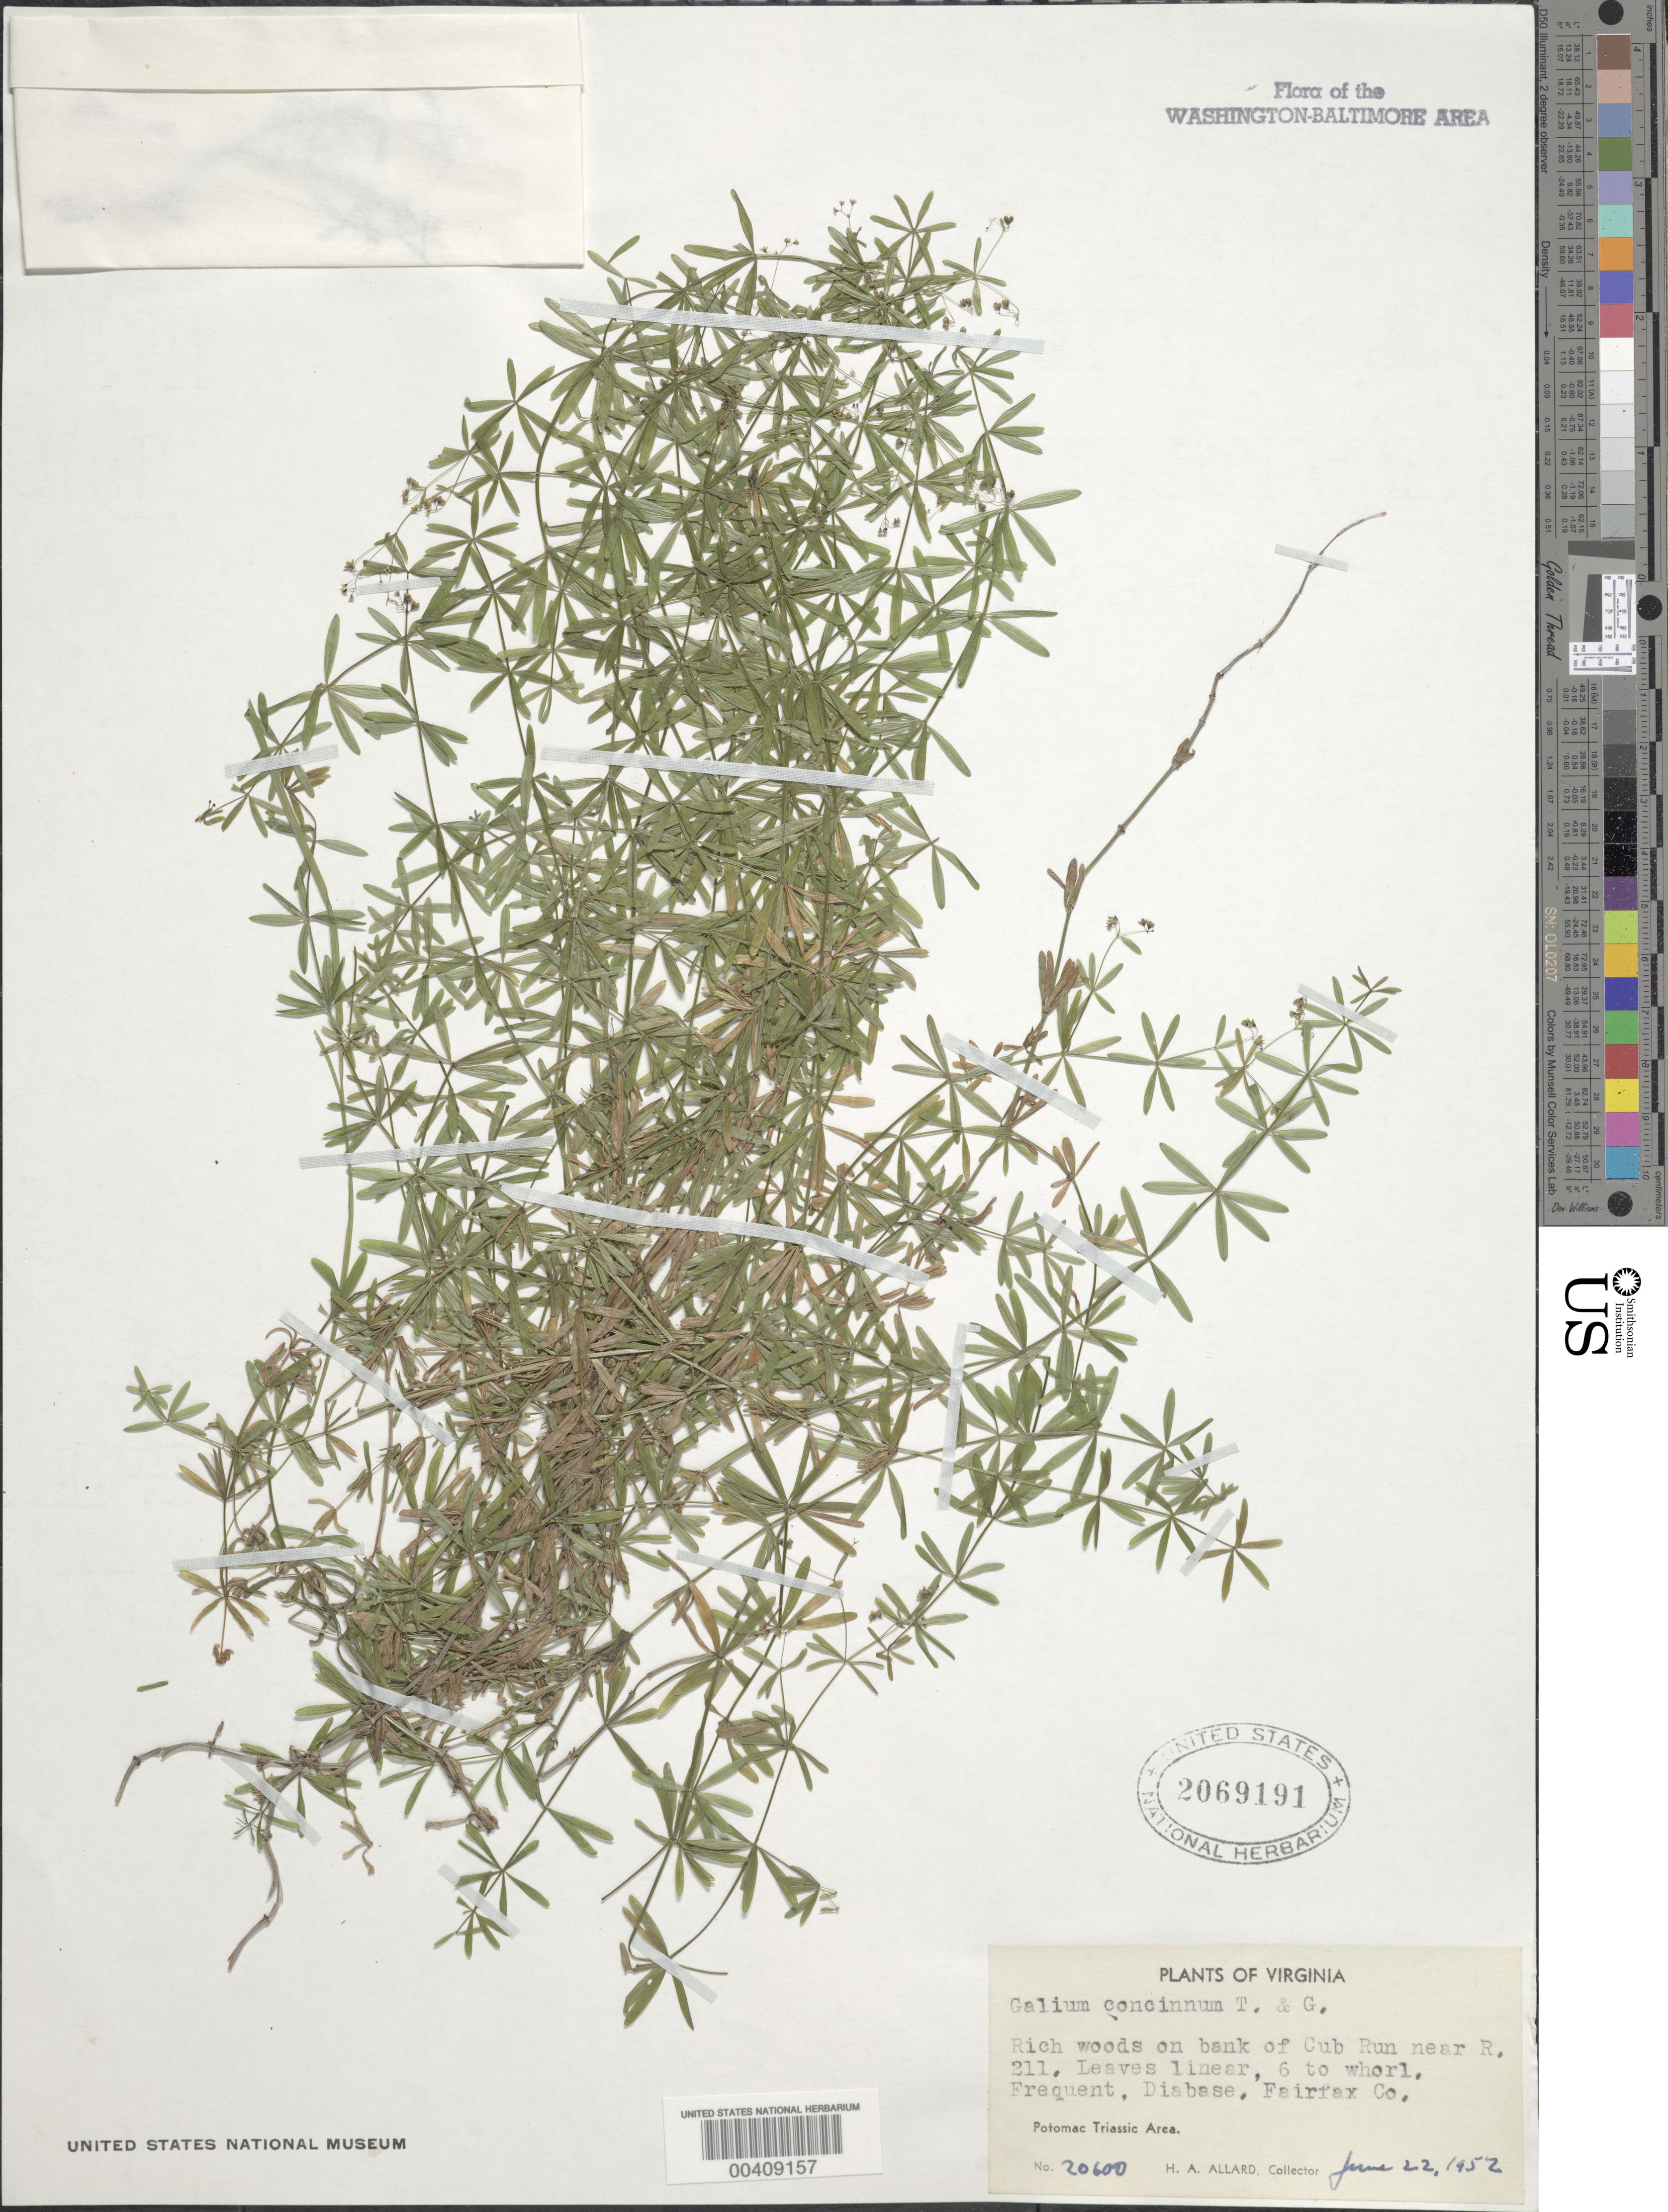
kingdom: Plantae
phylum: Tracheophyta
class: Magnoliopsida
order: Gentianales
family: Rubiaceae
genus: Galium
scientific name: Galium concinnum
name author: Torr. & A. Gray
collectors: H. A. Allard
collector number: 20600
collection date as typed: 22 Jun 1952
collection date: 1952-06-22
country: United States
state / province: Virginia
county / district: Fairfax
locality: Bank of Cub Run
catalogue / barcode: US 2069191